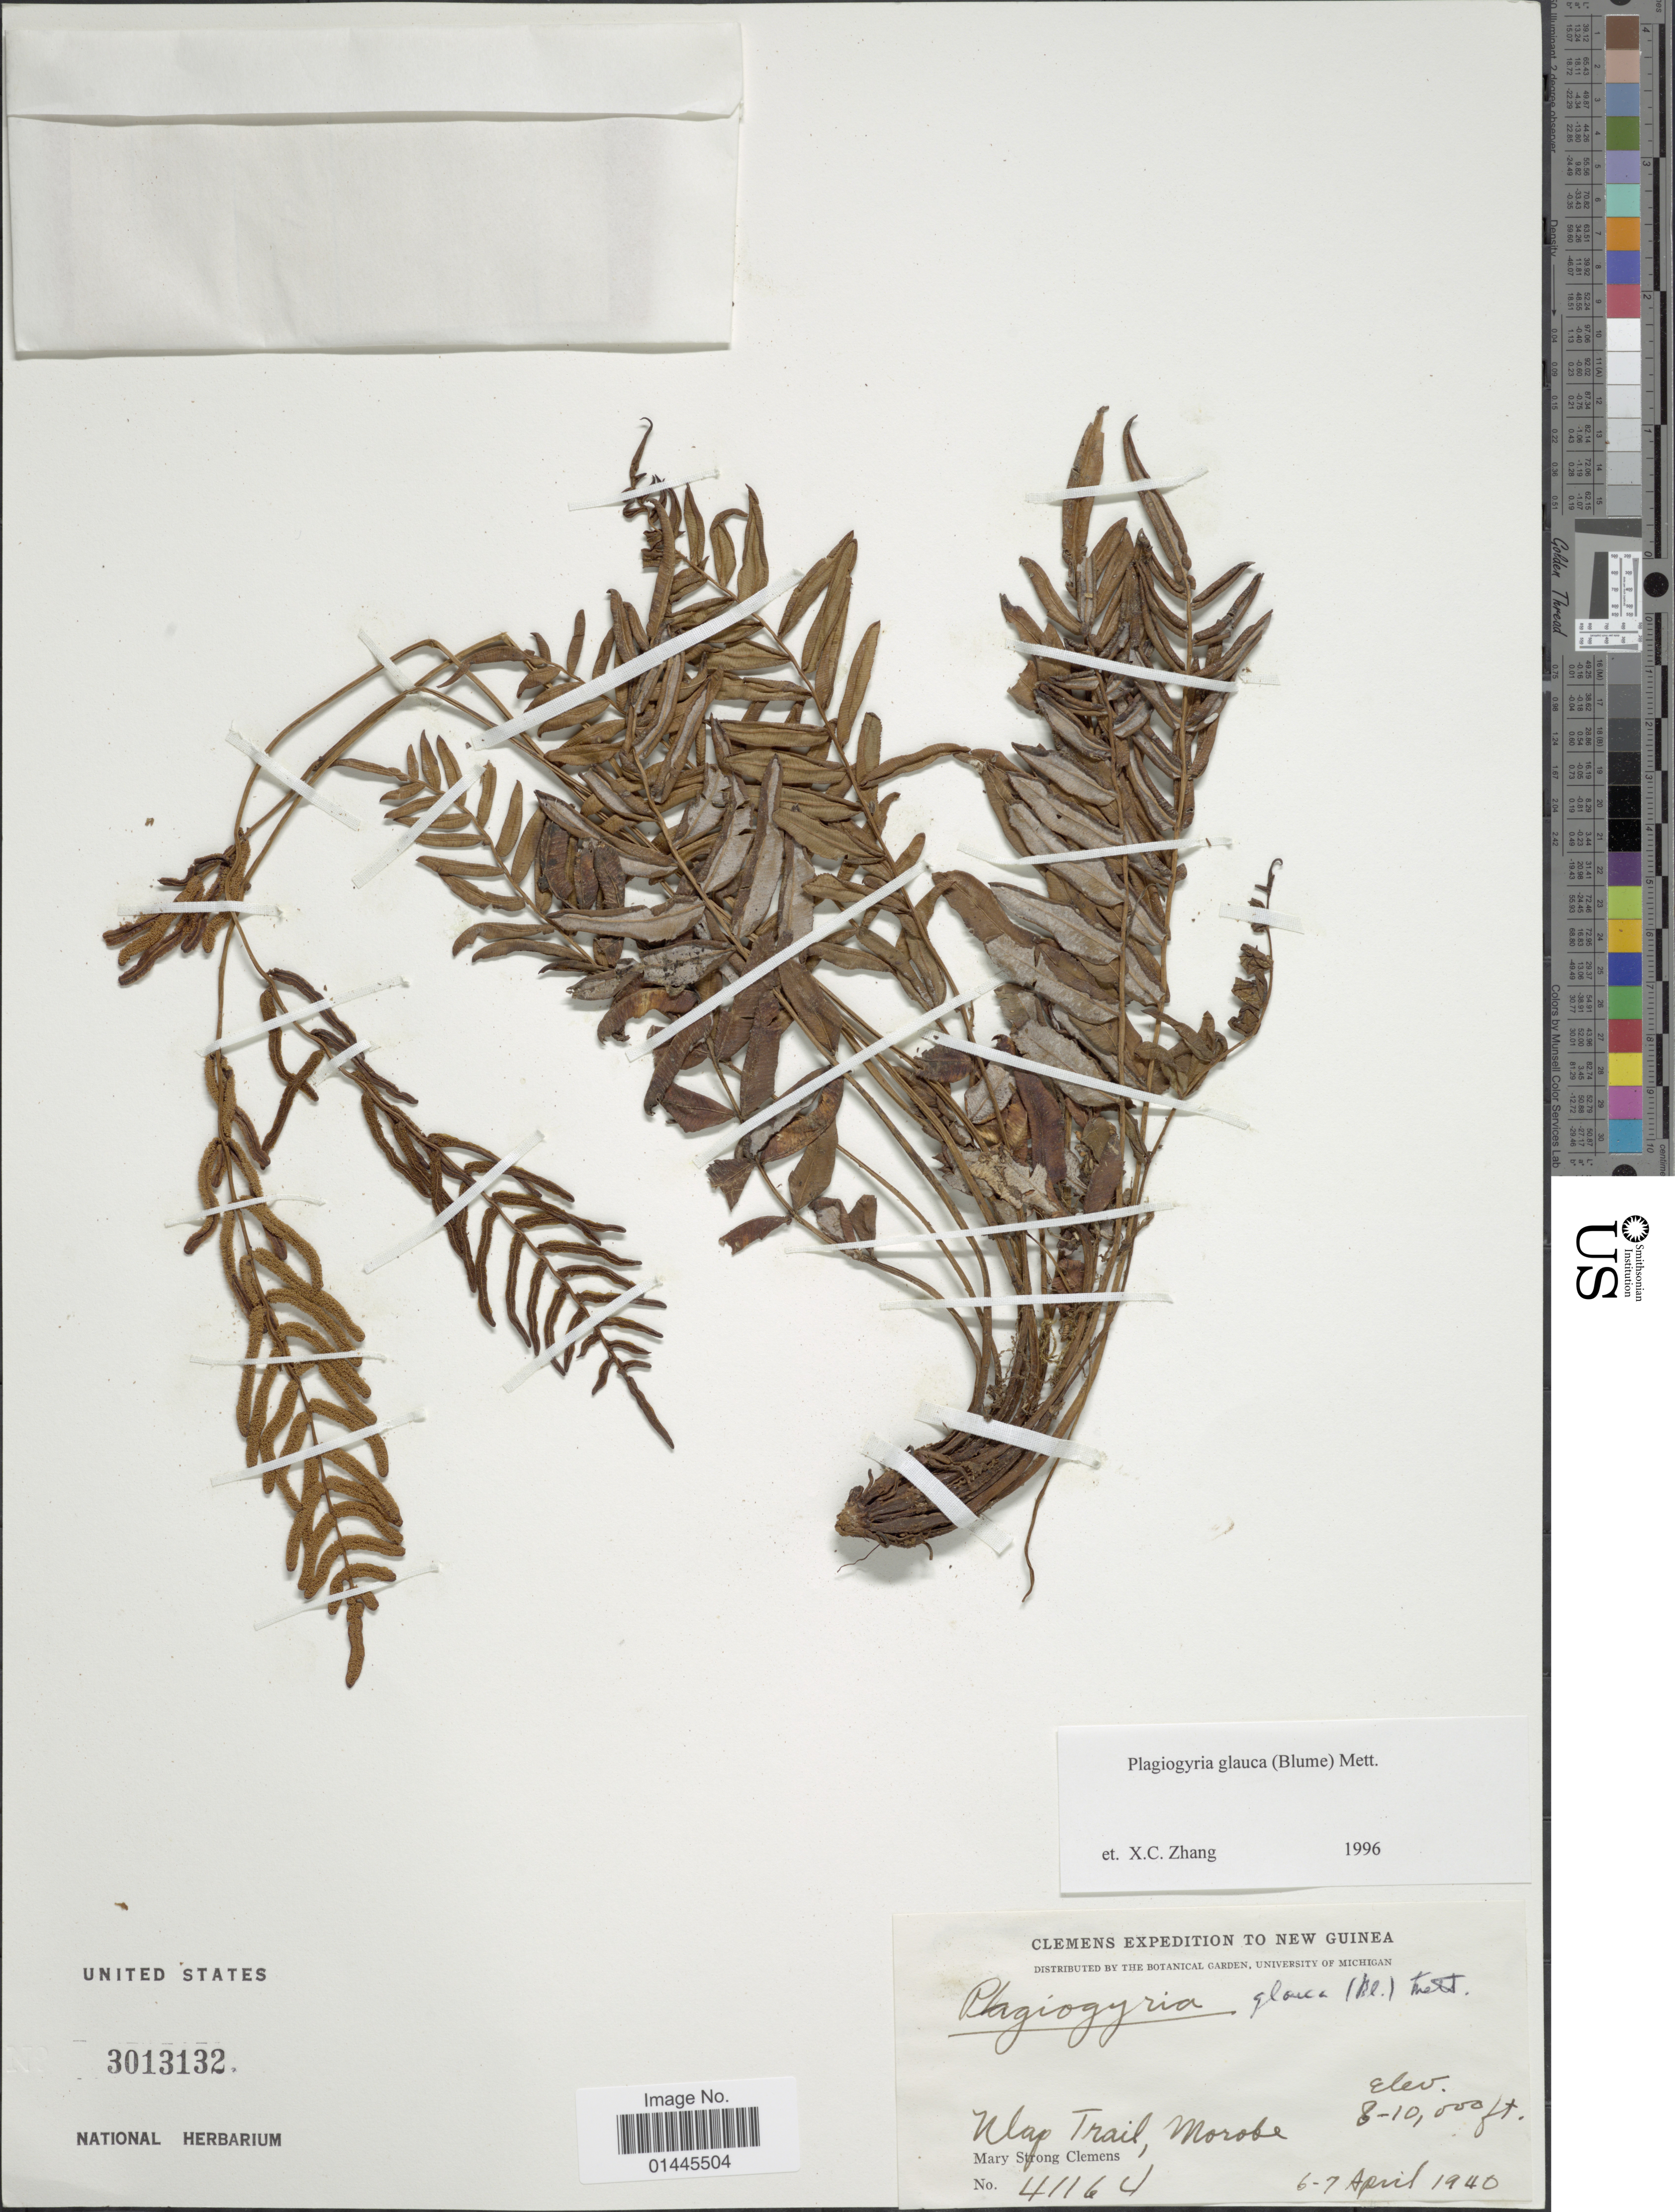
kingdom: Plantae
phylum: Tracheophyta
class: Polypodiopsida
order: Cyatheales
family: Plagiogyriaceae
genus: Plagiogyria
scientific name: Plagiogyria glauca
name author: (Blume) Mett.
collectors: M. S. Clemens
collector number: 41164*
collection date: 1940-04-06/1940-04-07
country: Papua New Guinea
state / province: Morobe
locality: Klap Trail. [interpreted]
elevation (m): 2438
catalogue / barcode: US 3013132